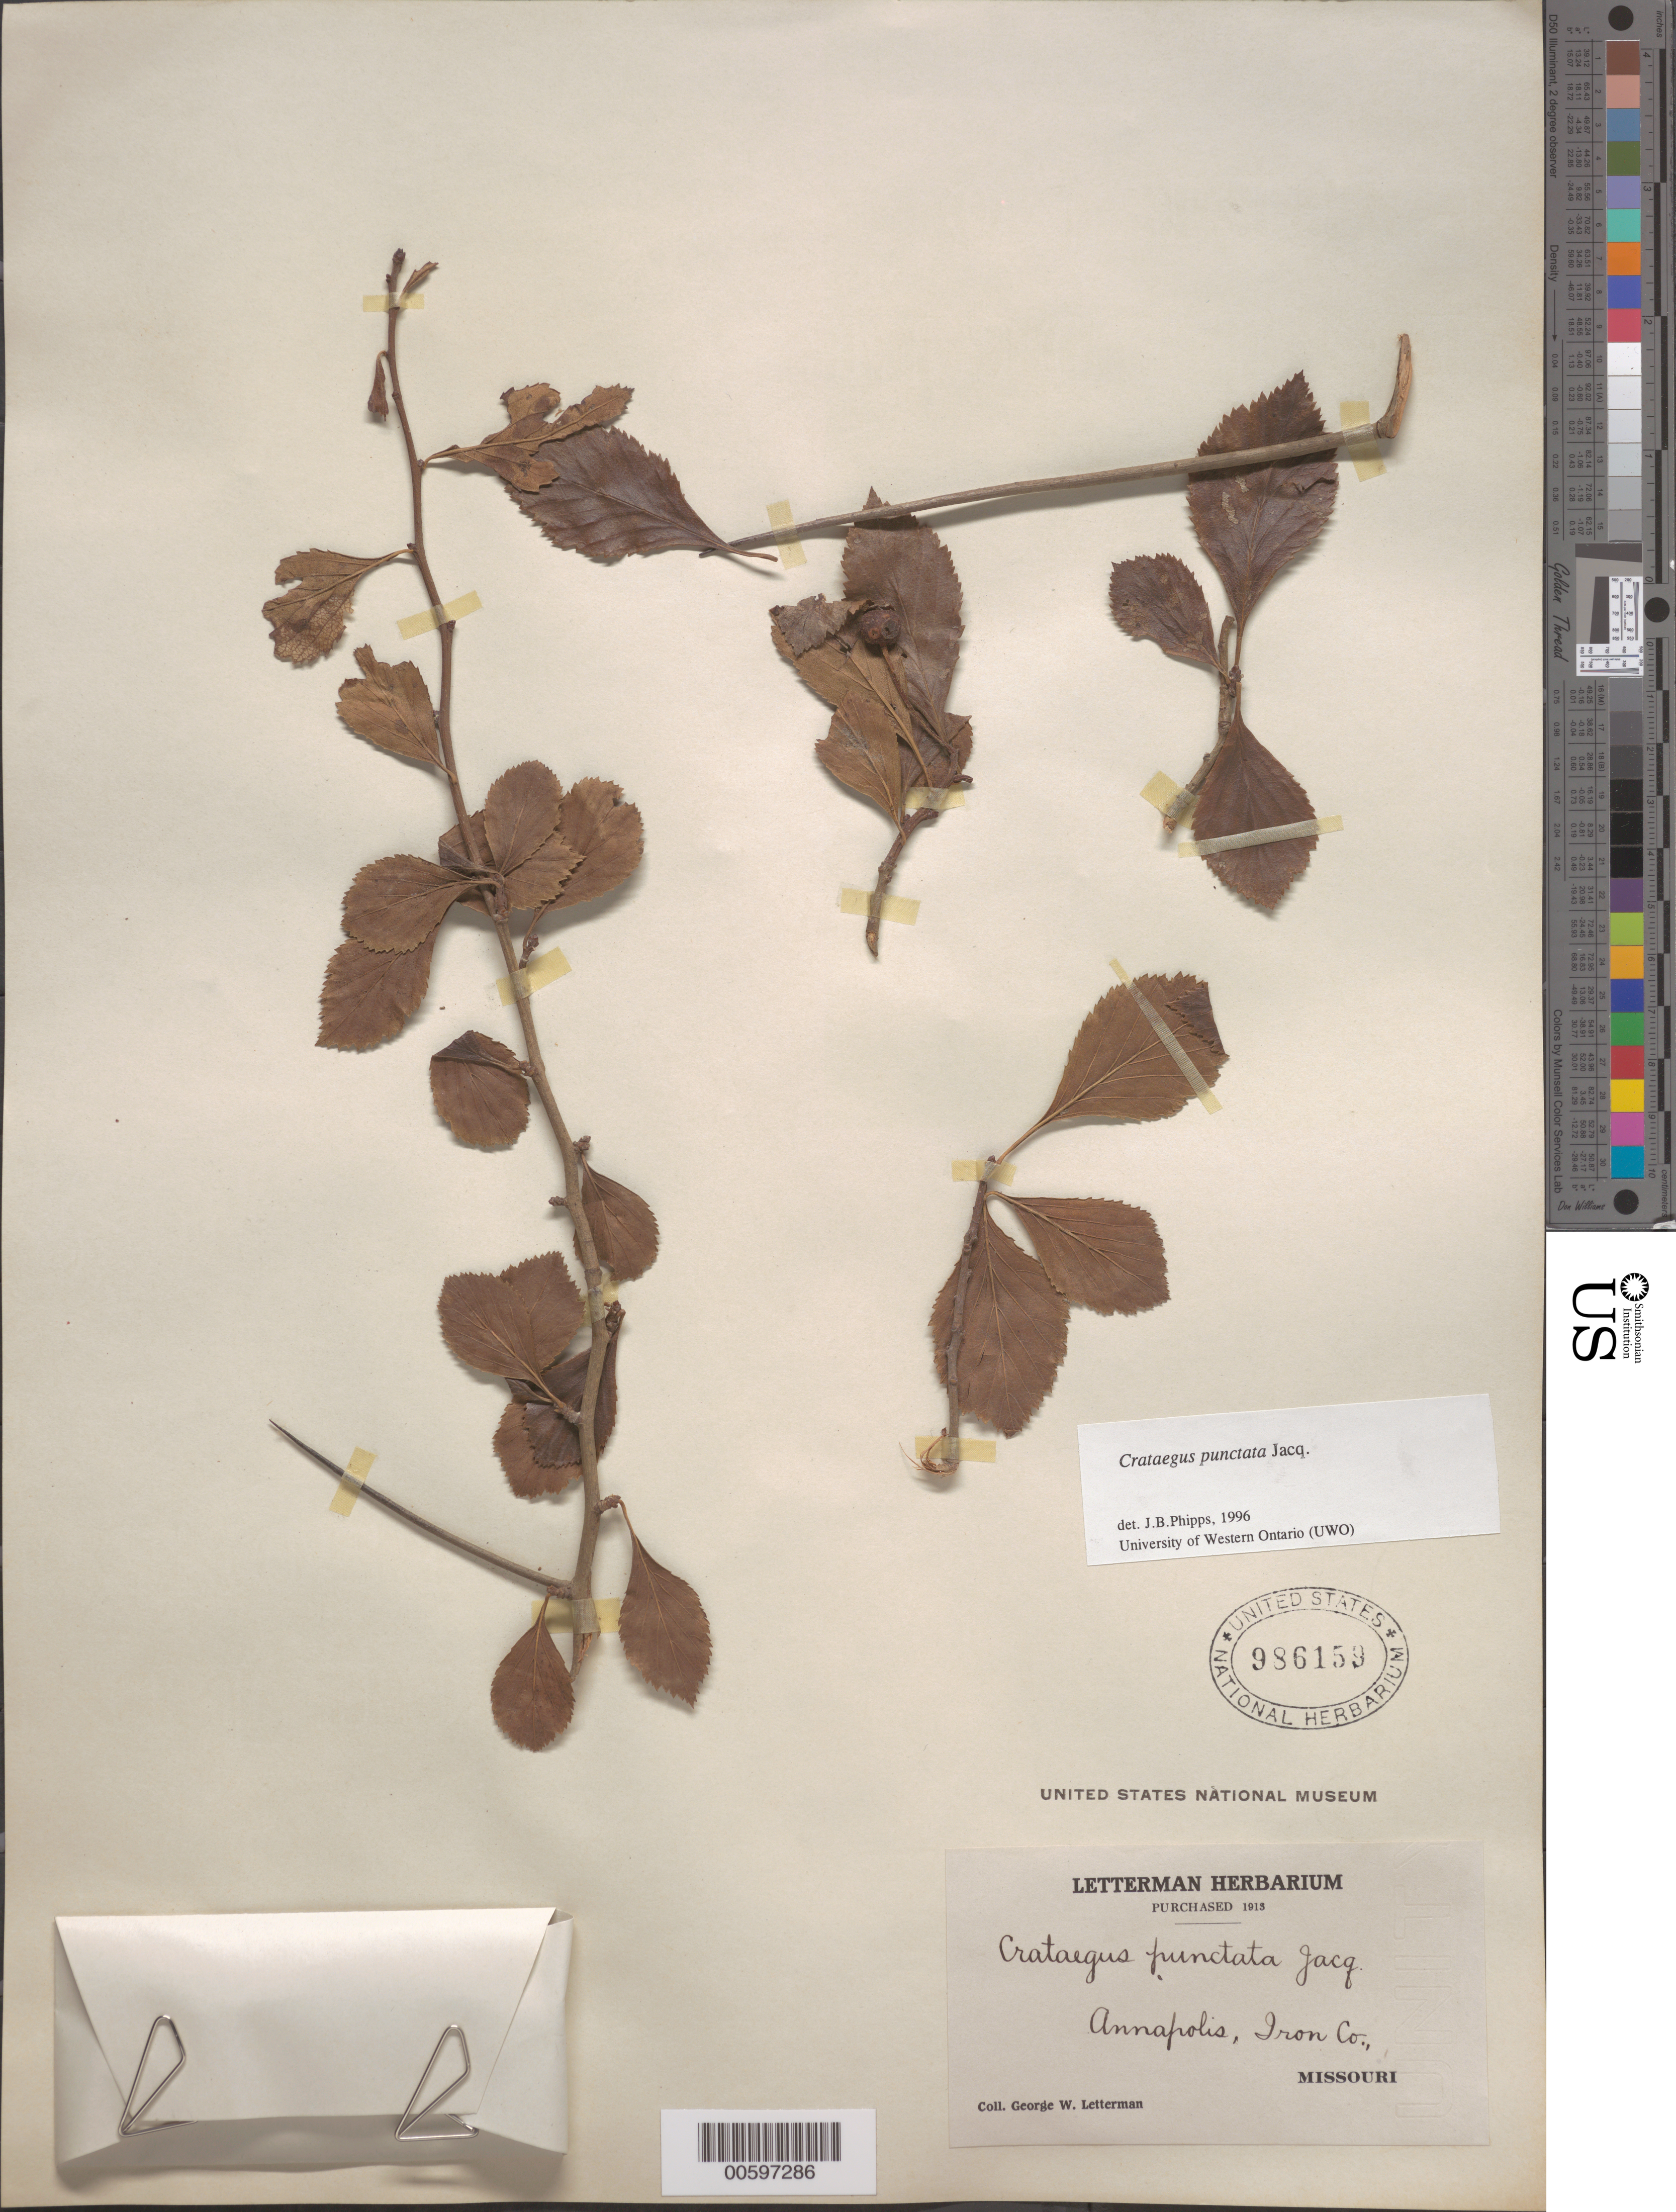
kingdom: Plantae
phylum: Tracheophyta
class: Magnoliopsida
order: Rosales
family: Rosaceae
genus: Crataegus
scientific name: Crataegus punctata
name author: Jacq.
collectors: G. W. Letterman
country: United States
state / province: Missouri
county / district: Iron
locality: Annapolis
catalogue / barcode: US 986159